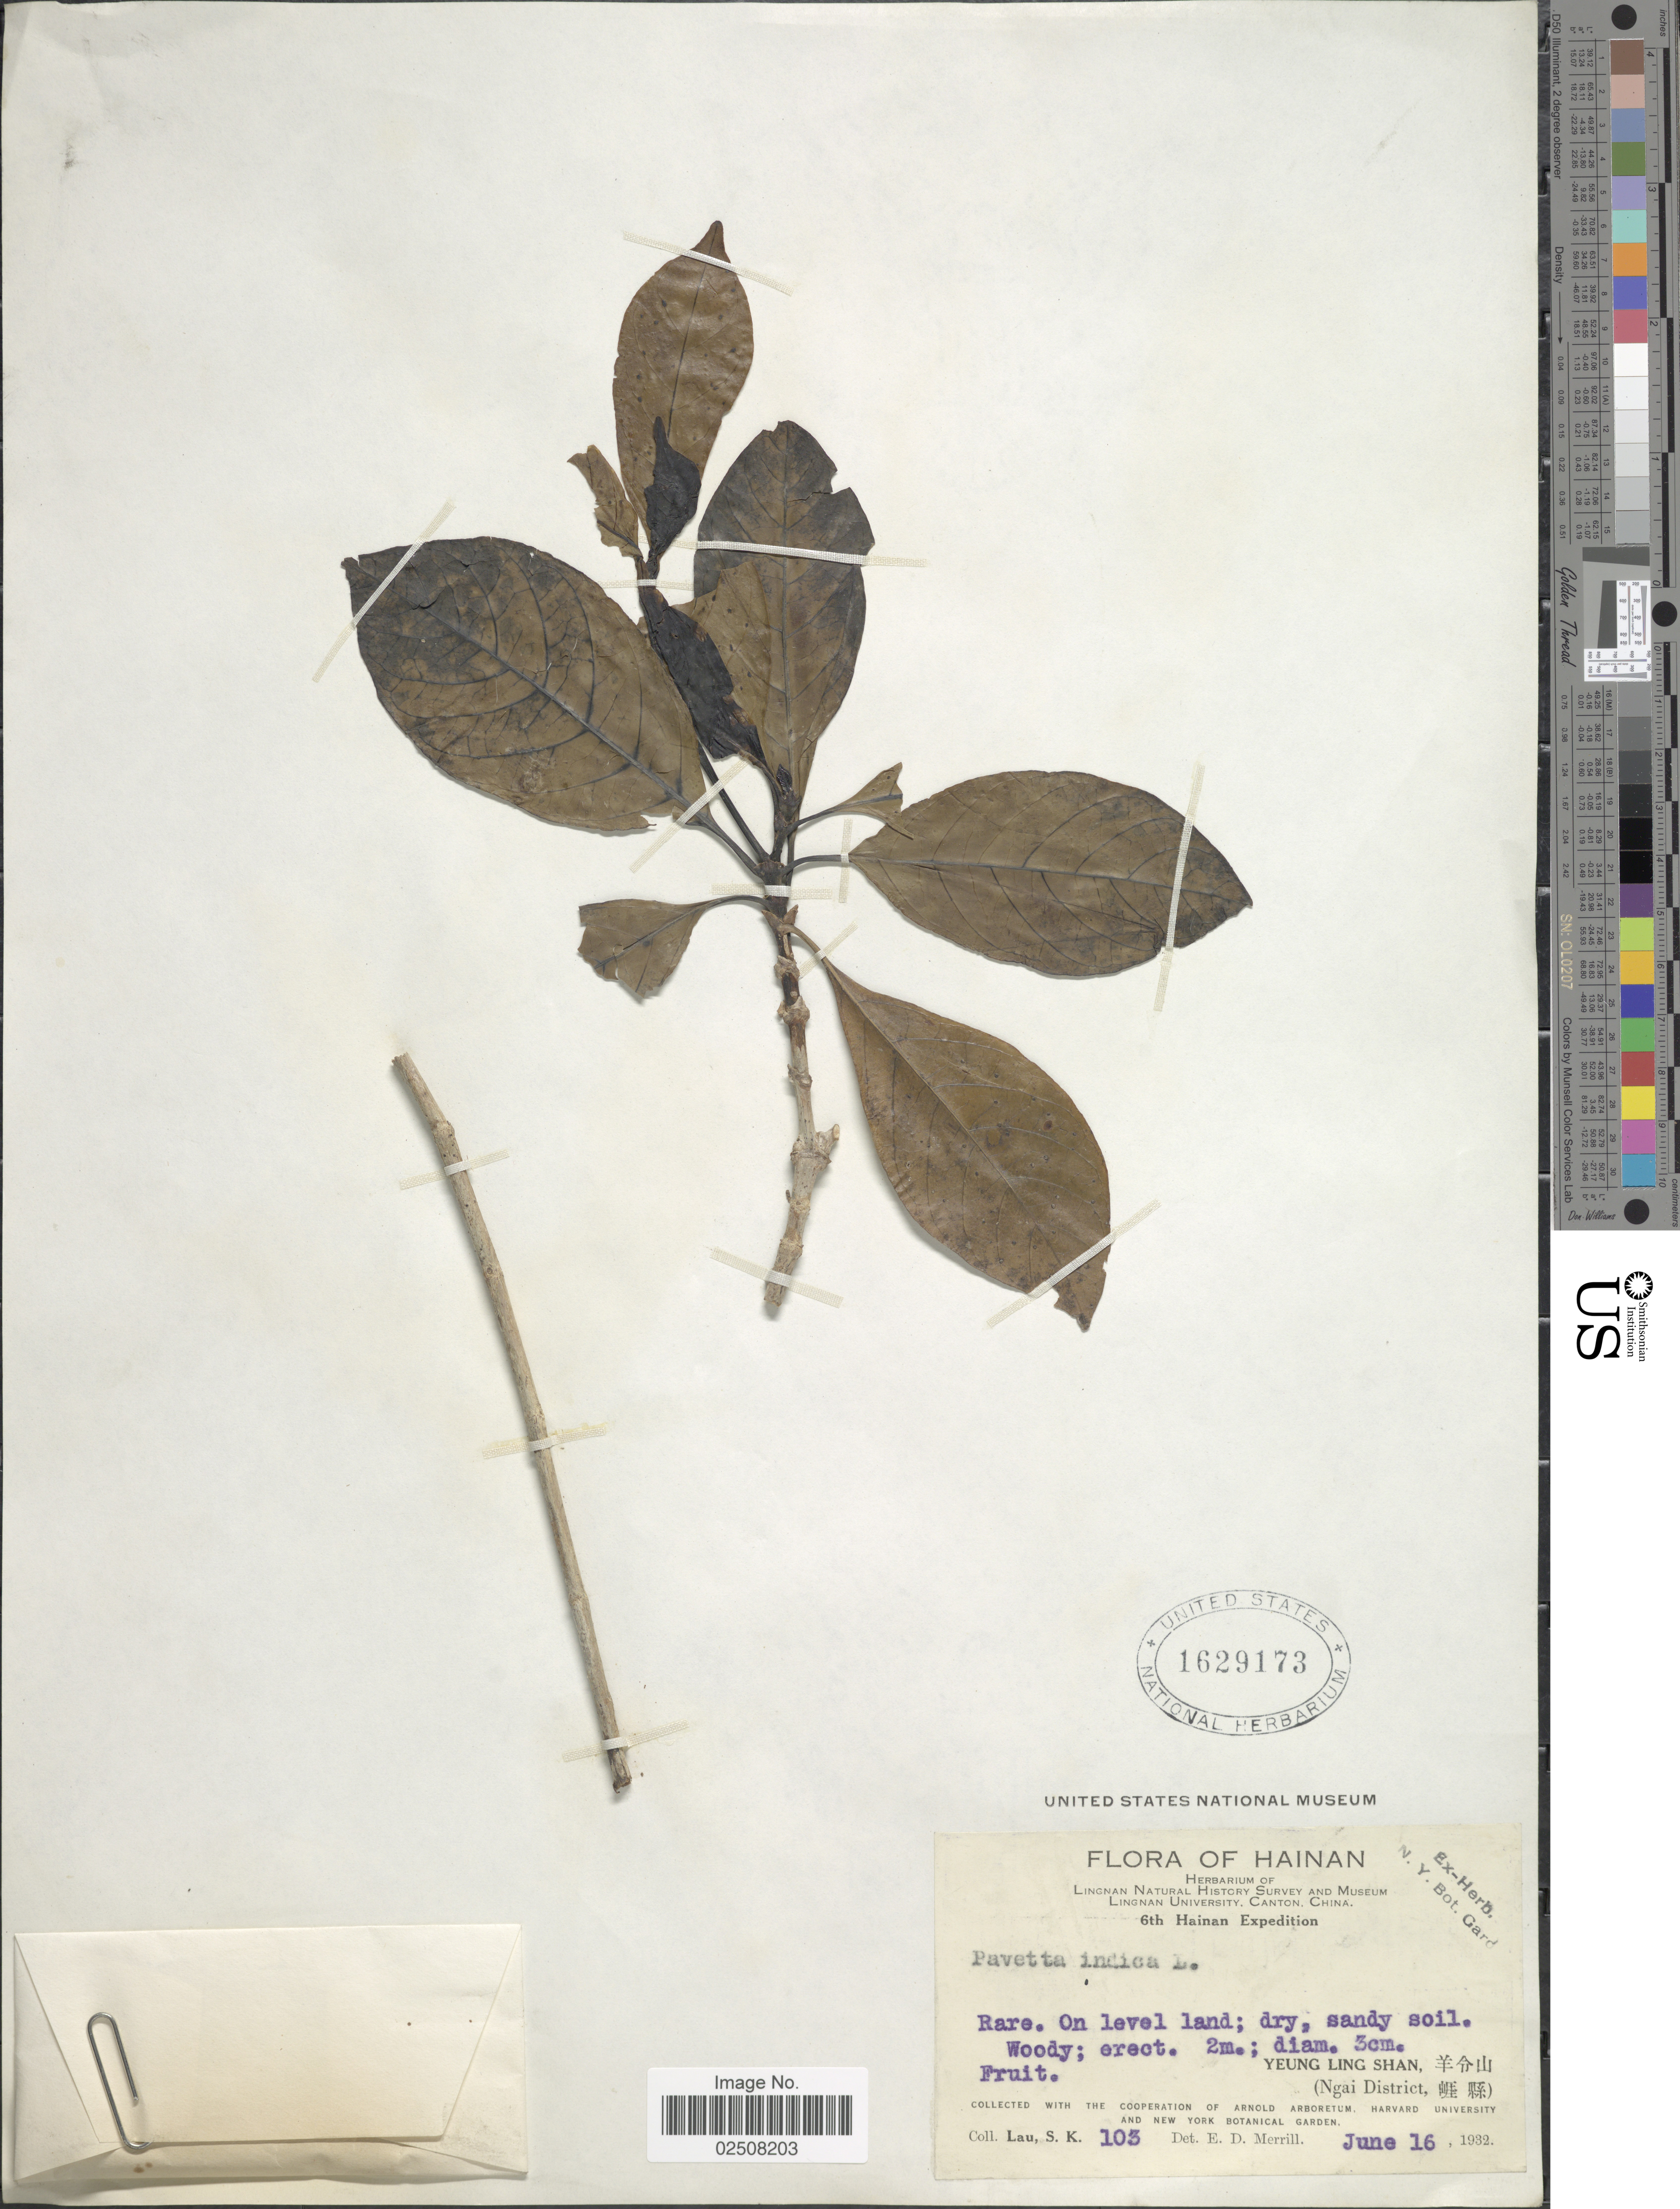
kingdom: Plantae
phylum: Tracheophyta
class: Magnoliopsida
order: Gentianales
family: Rubiaceae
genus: Pavetta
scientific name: Pavetta indica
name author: L.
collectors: S. K. Lau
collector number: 103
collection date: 1932-06-16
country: China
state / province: Hainan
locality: Yeung Ling Shan (Ngai District)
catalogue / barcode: US 1629173